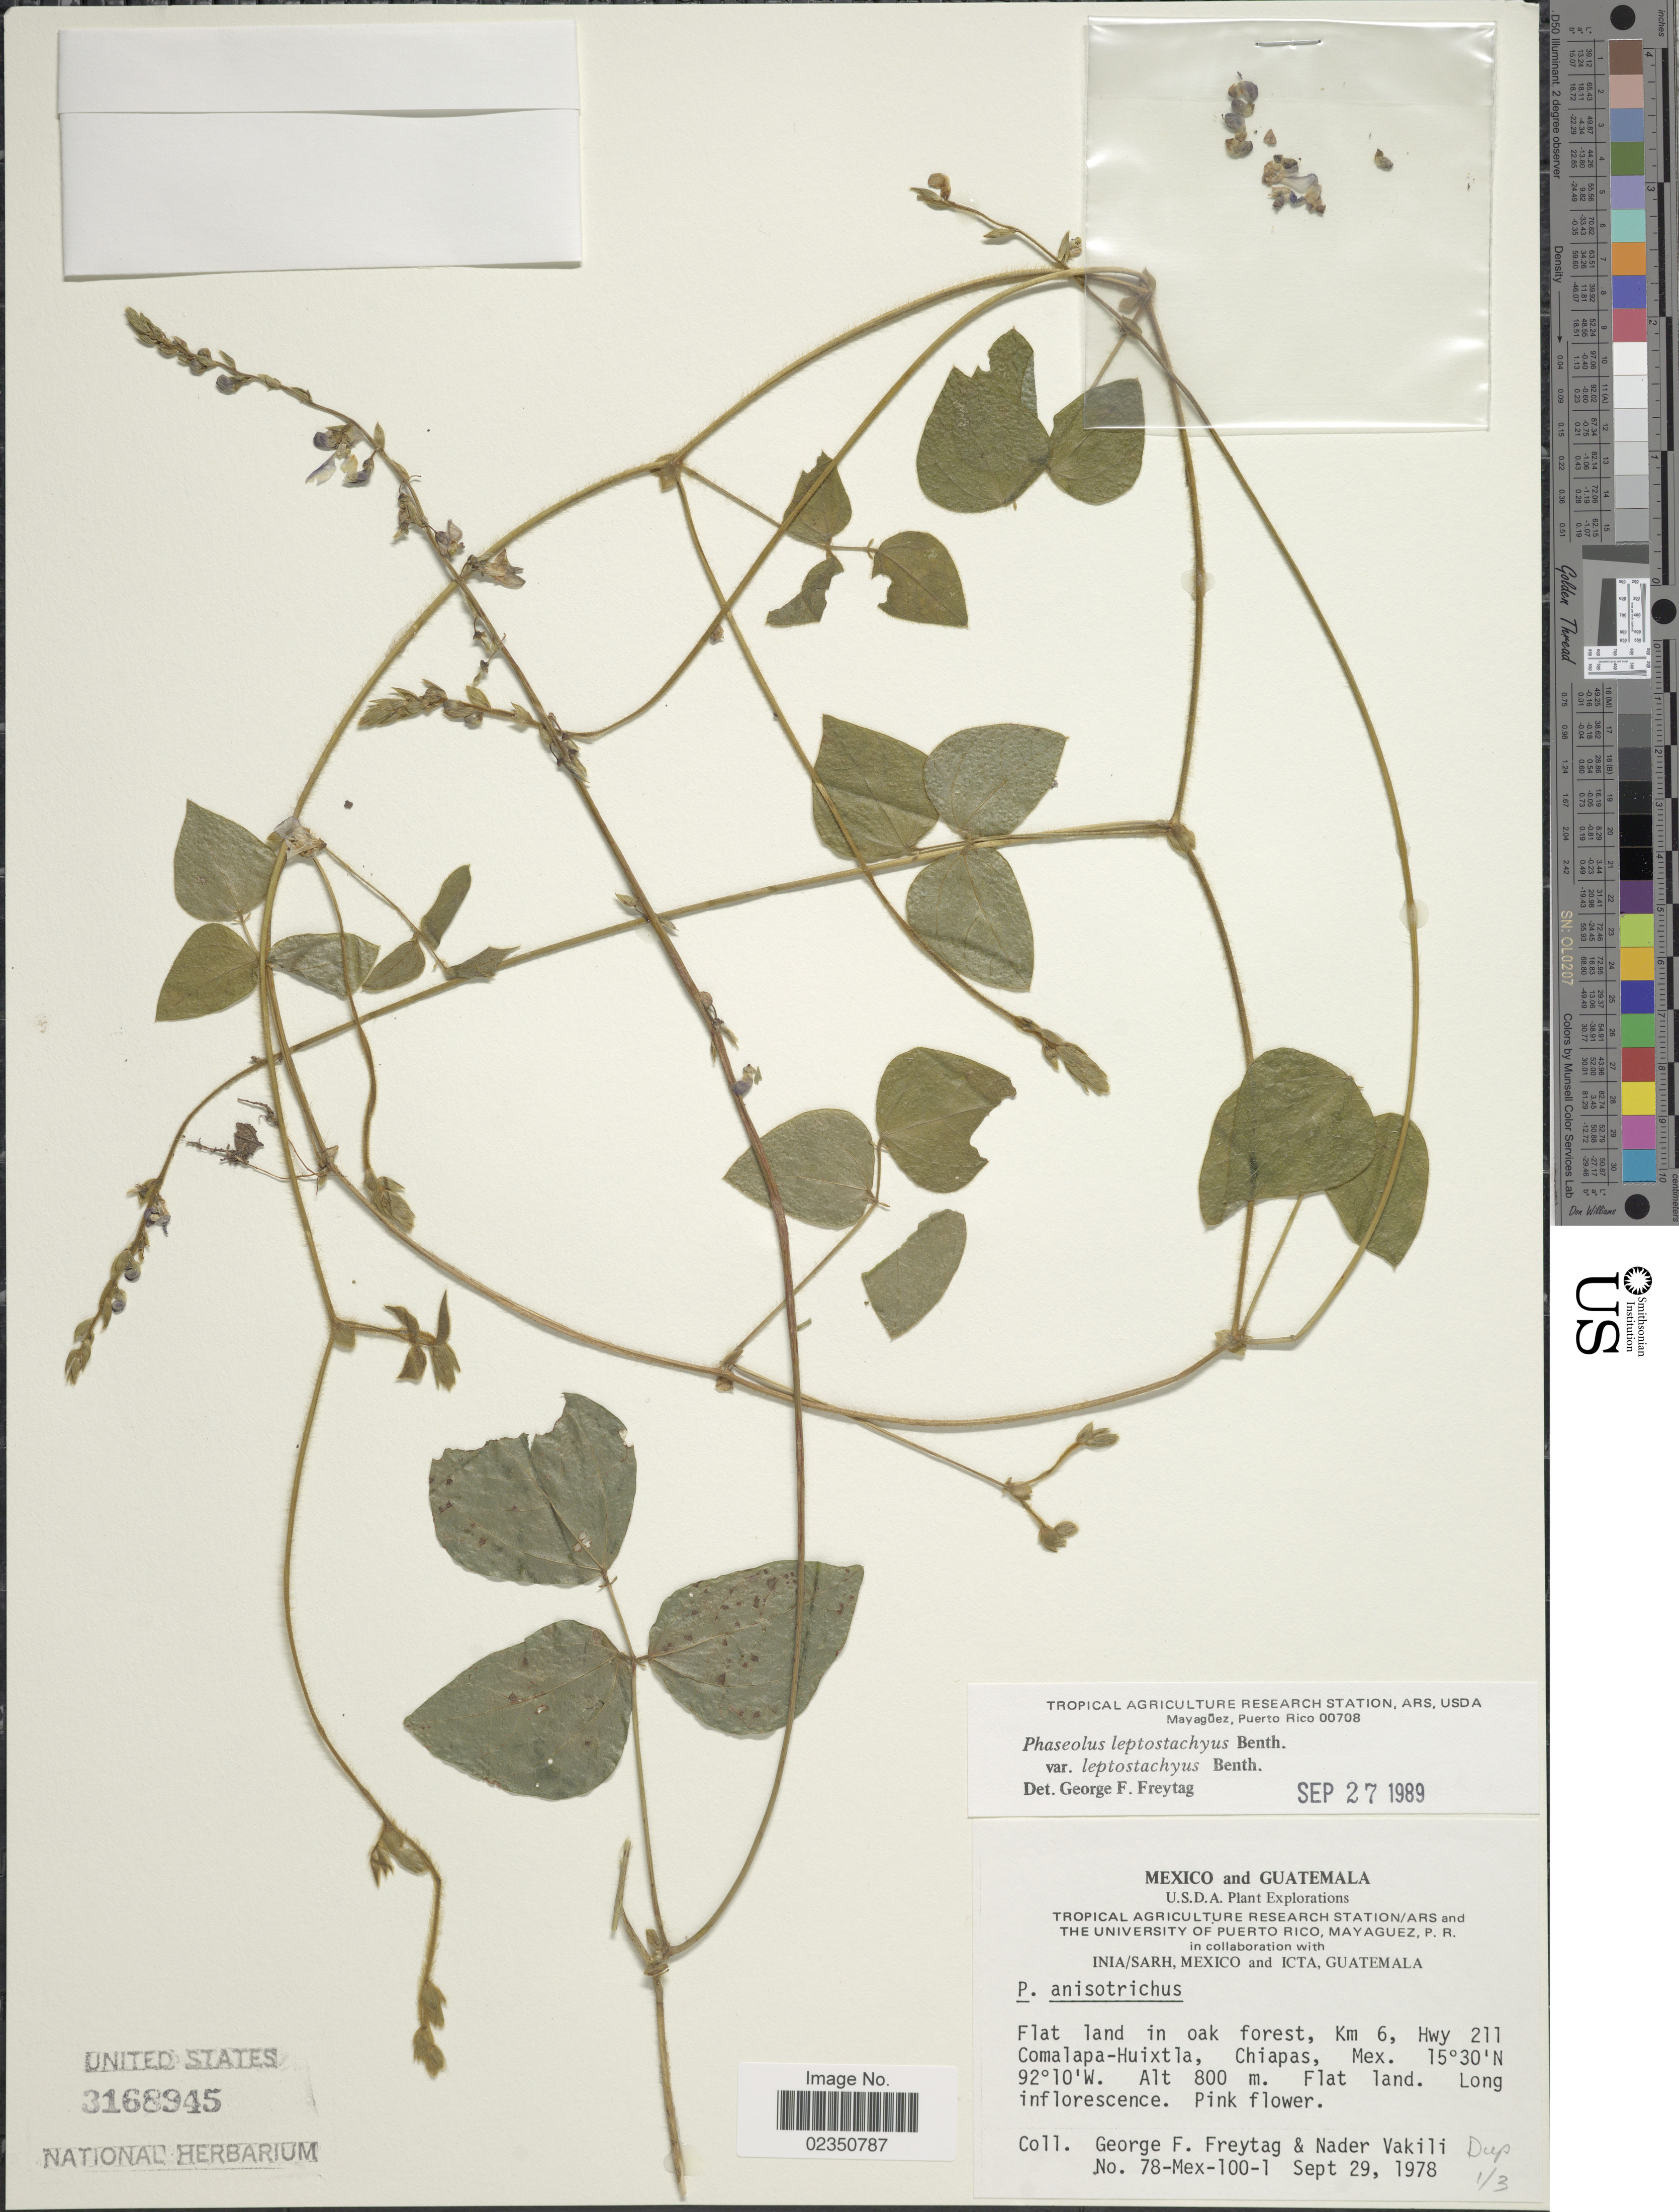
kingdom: Plantae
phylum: Tracheophyta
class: Magnoliopsida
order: Fabales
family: Fabaceae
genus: Phaseolus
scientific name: Phaseolus leptostachyus var. leptostachyus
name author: Benth.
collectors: G. F. Freytag & N. Vakili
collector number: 78-Mex-100-1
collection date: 1978-09-29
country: Mexico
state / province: Chiapas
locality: Flat land in oak forest, km 6, Hwy 211 Compalapa-Huixtla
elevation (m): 800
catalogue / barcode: US 3168945